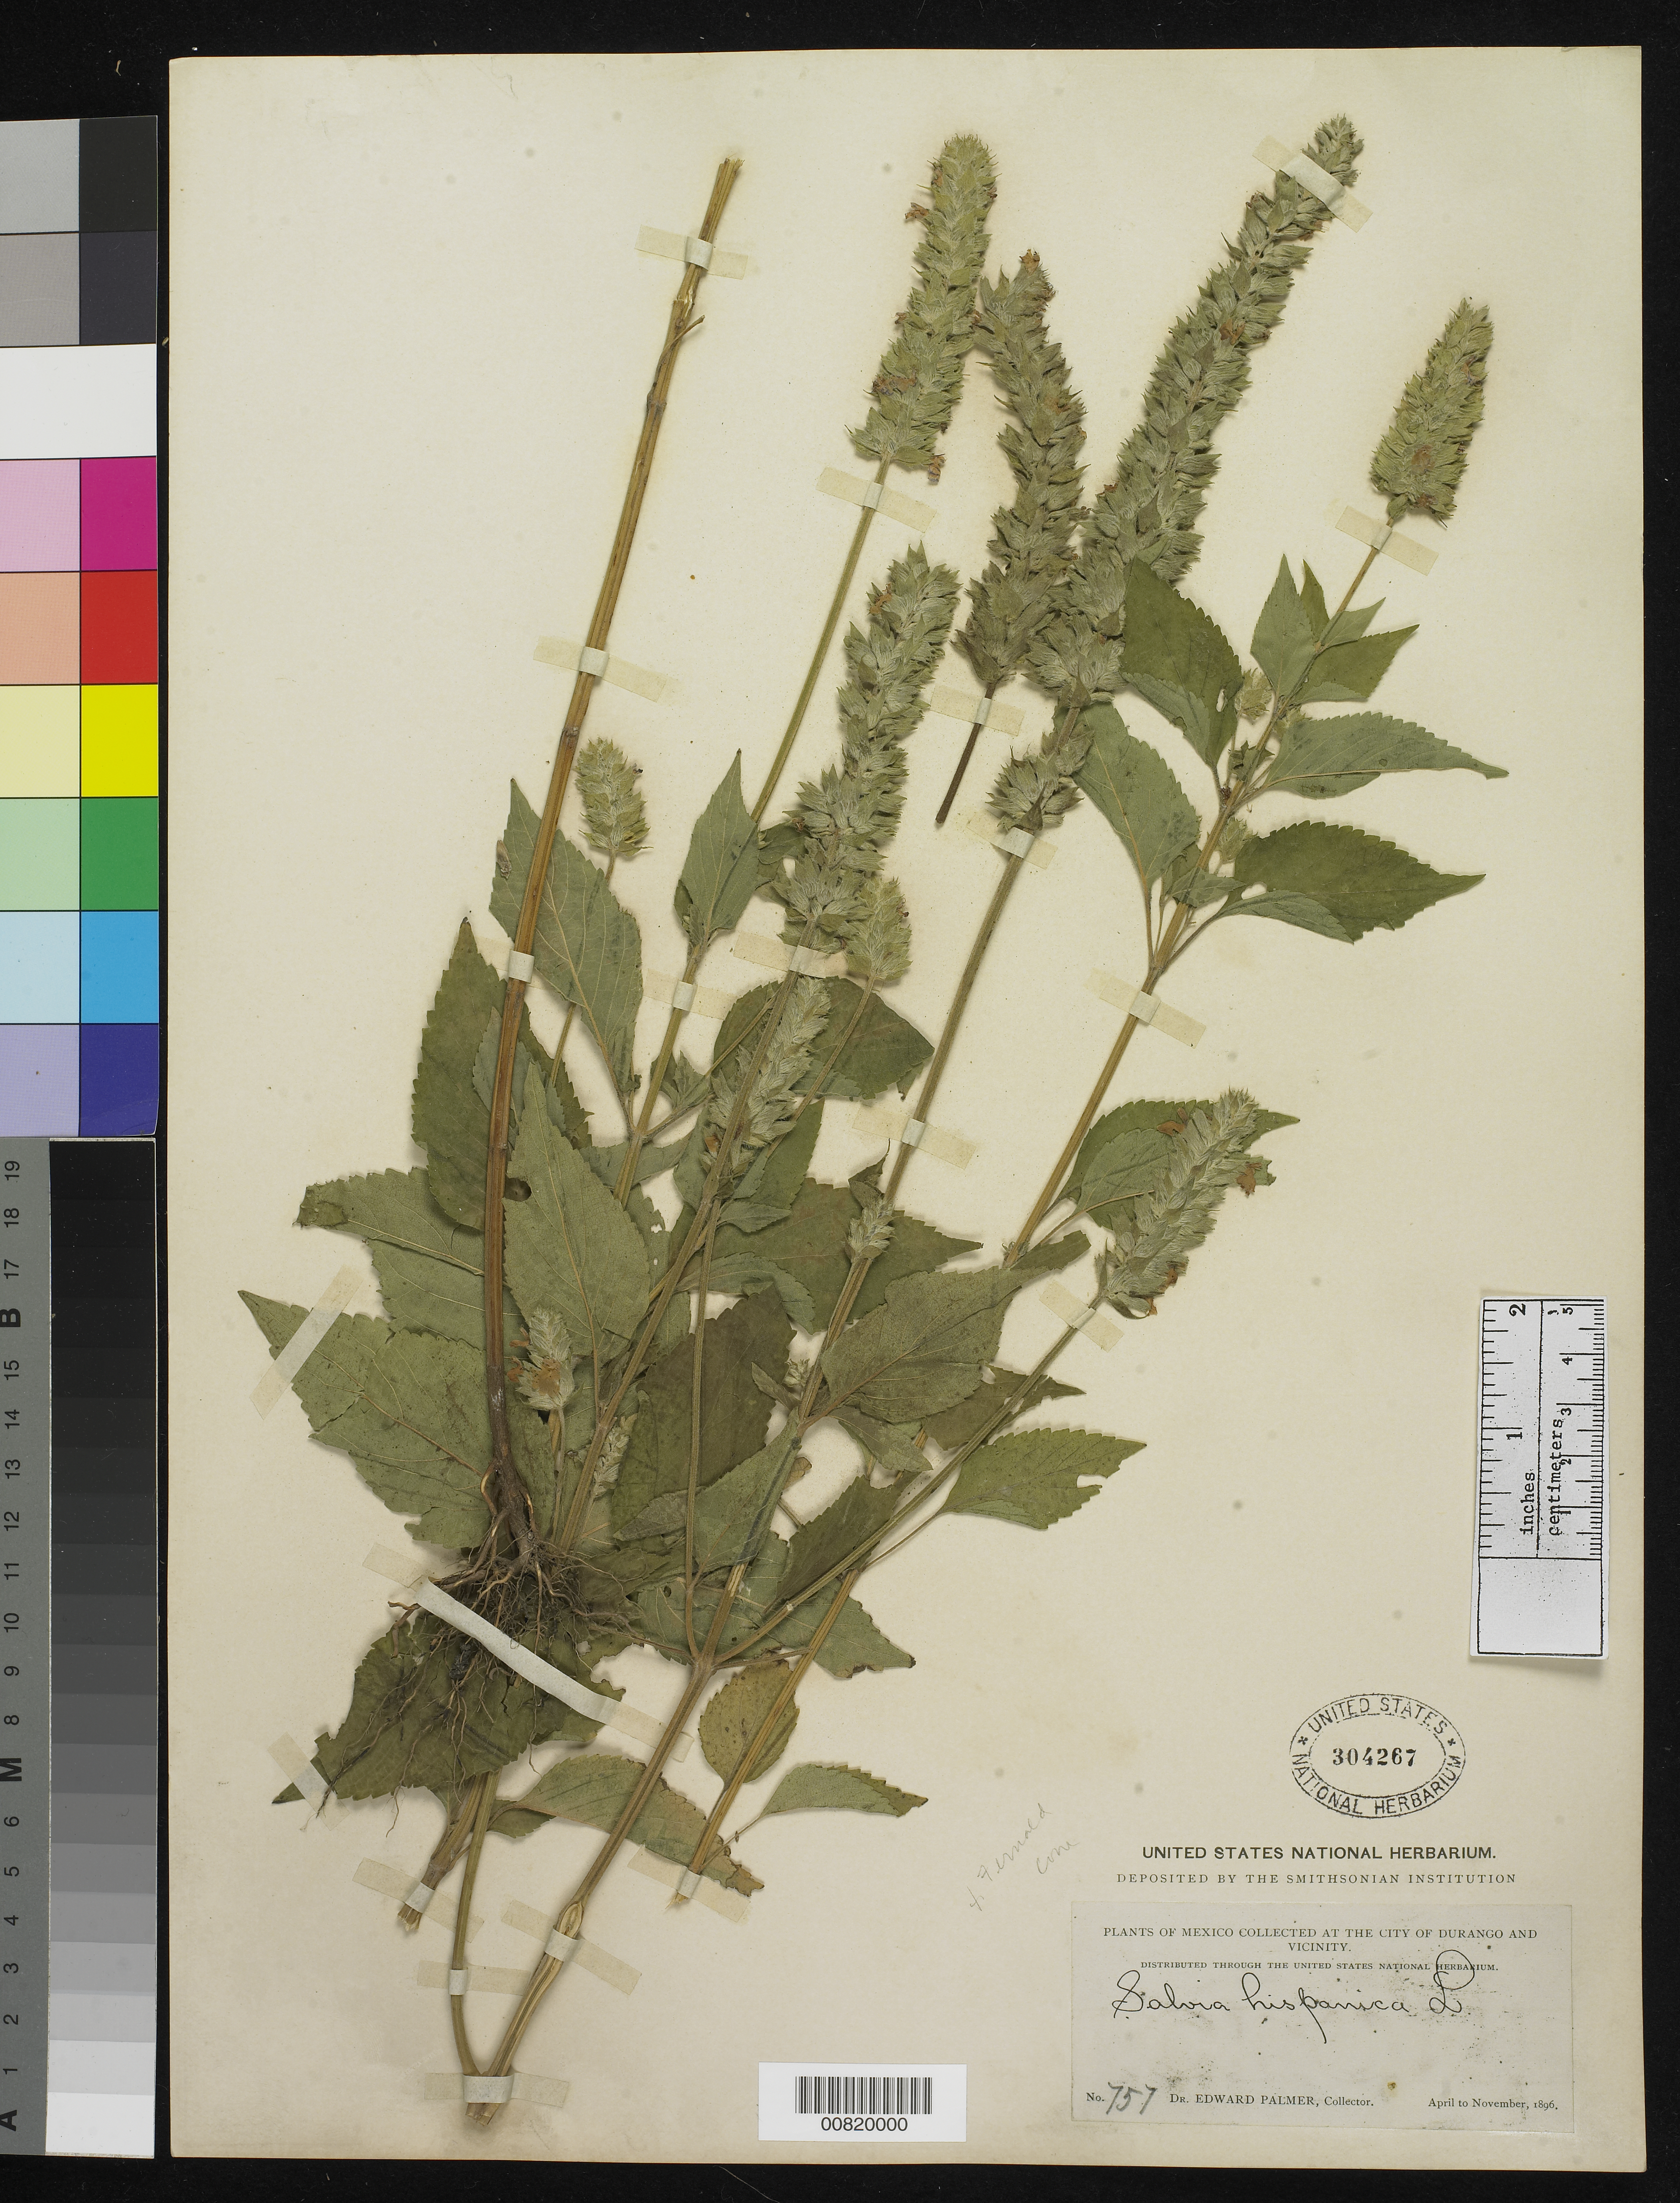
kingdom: Plantae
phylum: Tracheophyta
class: Magnoliopsida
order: Lamiales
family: Lamiaceae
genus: Salvia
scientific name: Salvia hispanica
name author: L.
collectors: E. Palmer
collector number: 757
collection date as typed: Apr 1896 to -- Nov 1896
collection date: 1896-04/1896-11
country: Mexico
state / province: Durango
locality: City of Durango and vicinity.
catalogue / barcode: US 304267